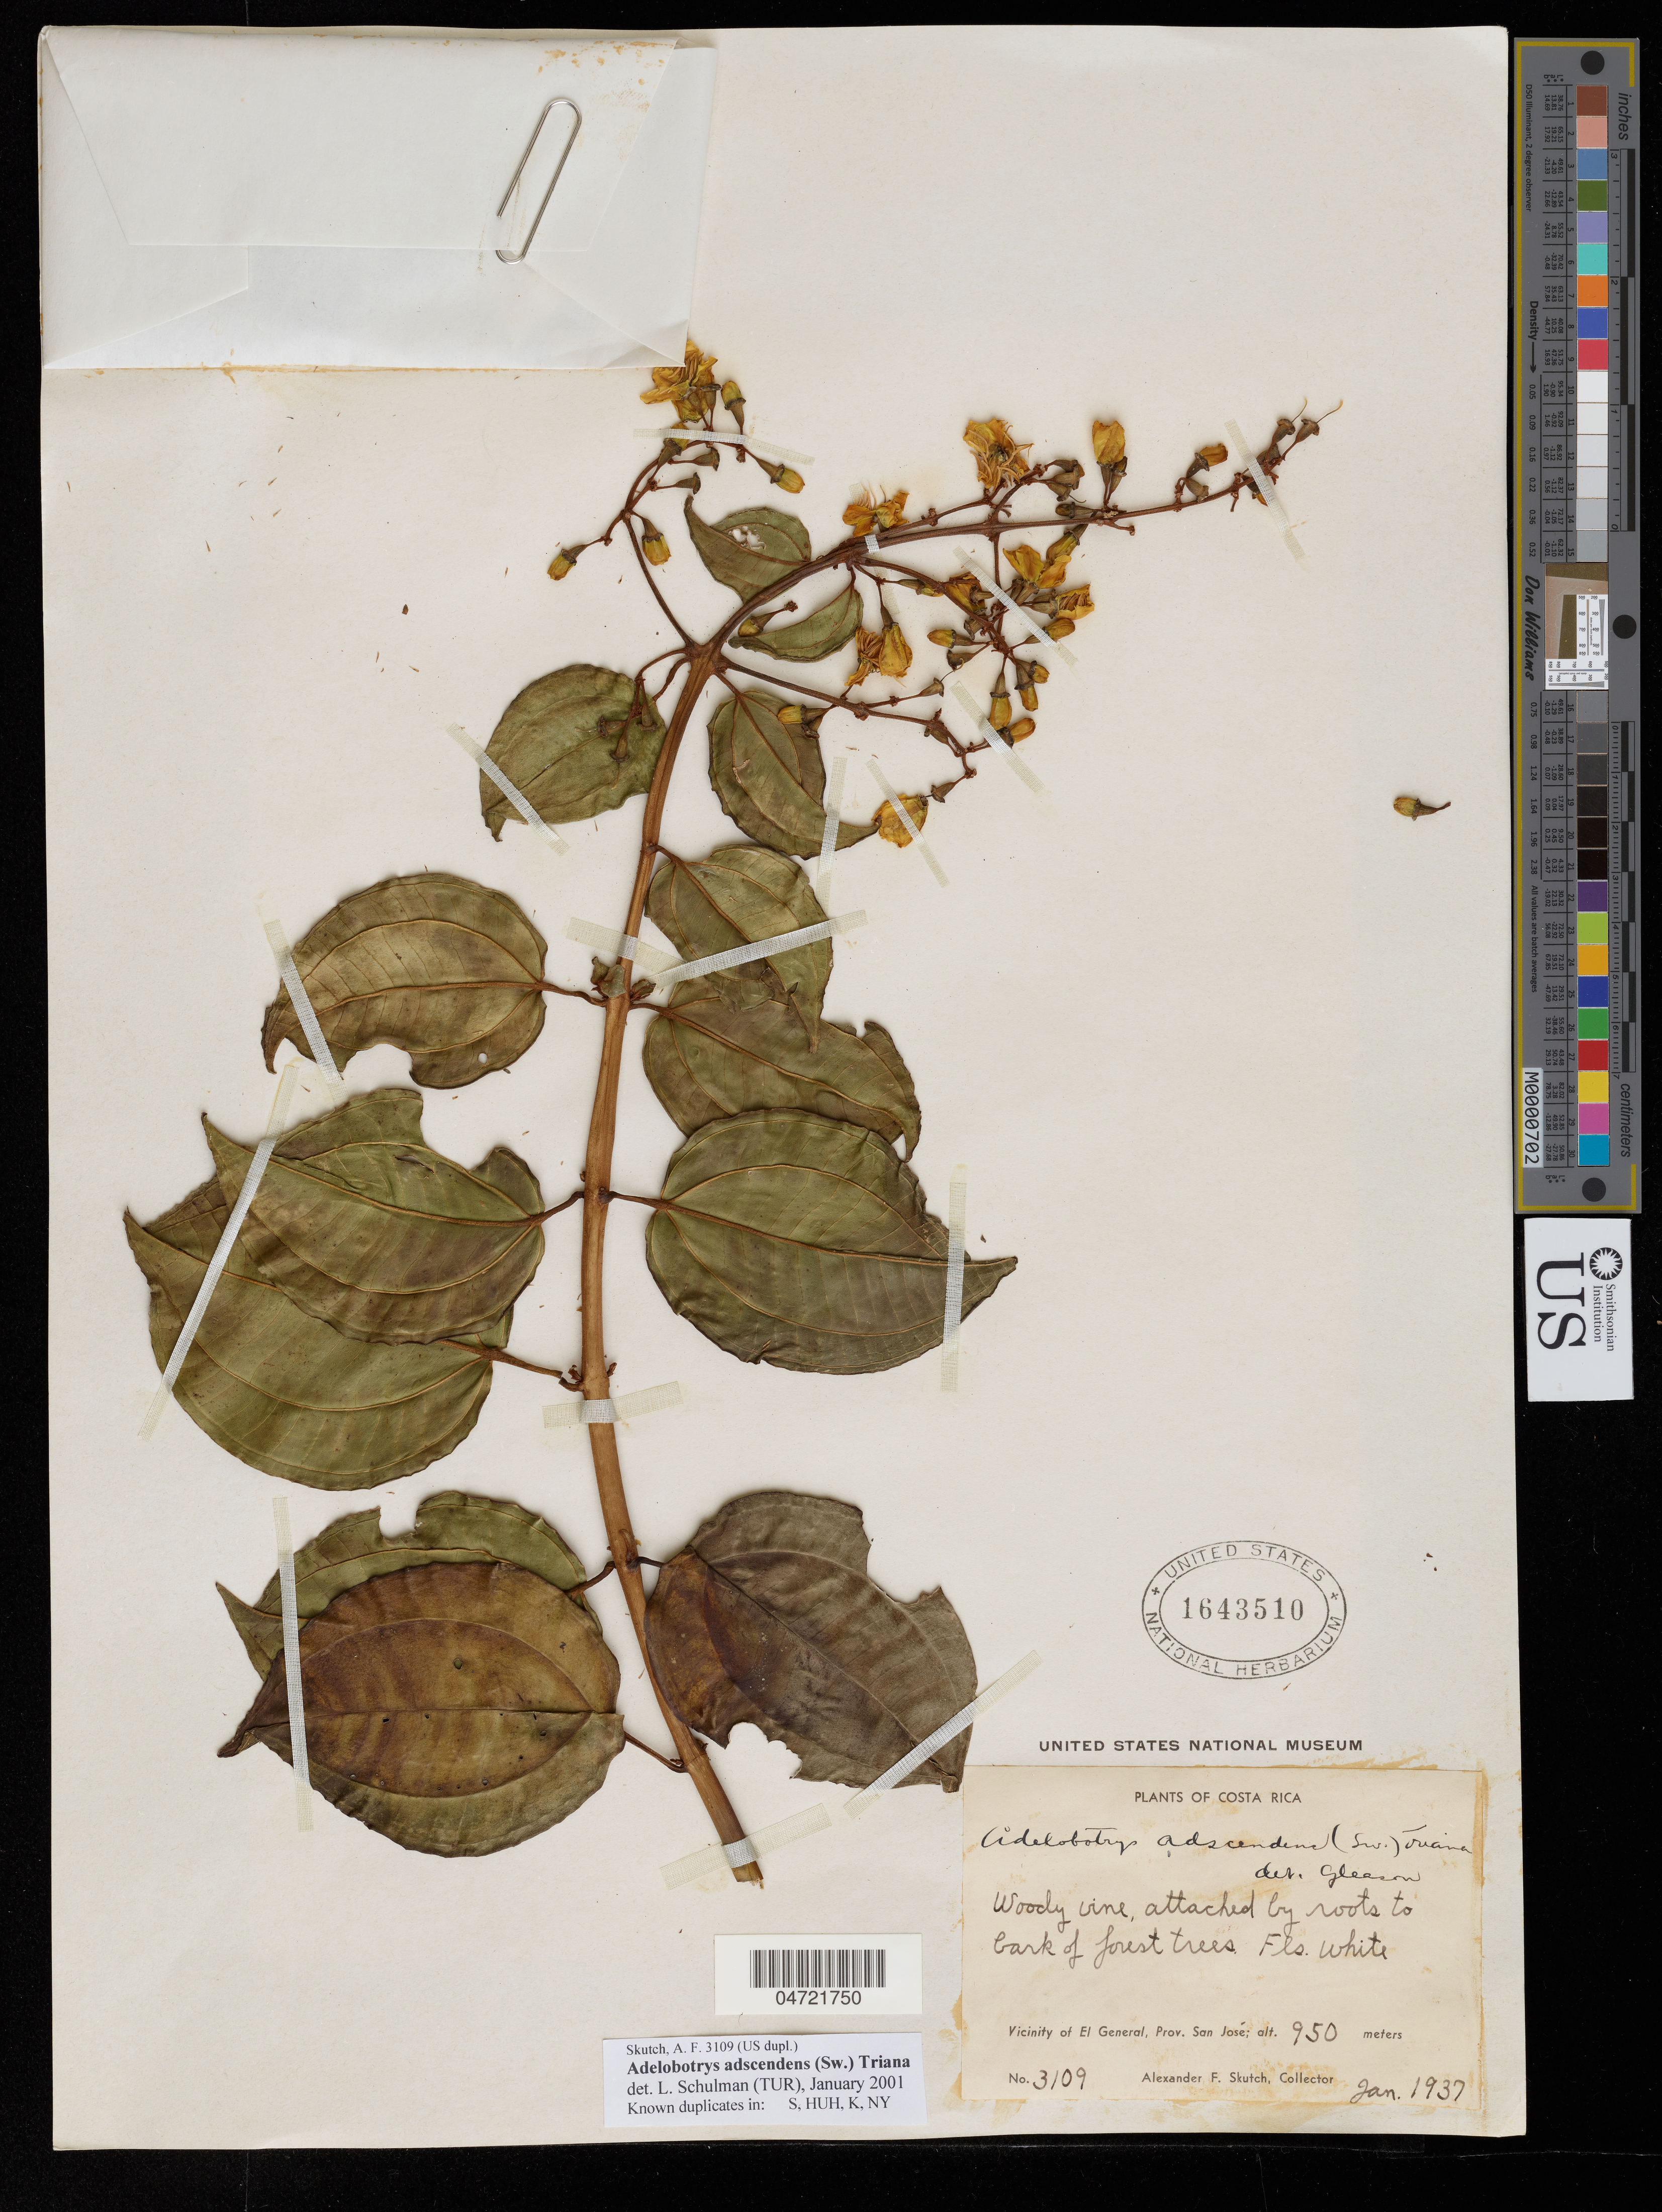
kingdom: Plantae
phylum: Tracheophyta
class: Magnoliopsida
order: Myrtales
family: Melastomataceae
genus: Adelobotrys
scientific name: Adelobotrys adscendens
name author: (Sw.) Triana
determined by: Schulman, Leif, (TUR), University of Turku (FINLAND)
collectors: A. F. Skutch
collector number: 3109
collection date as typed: Jan 1937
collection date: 1937-01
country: Costa Rica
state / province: San José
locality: Vicinity of El General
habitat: Forest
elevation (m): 850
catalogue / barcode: US 1643510